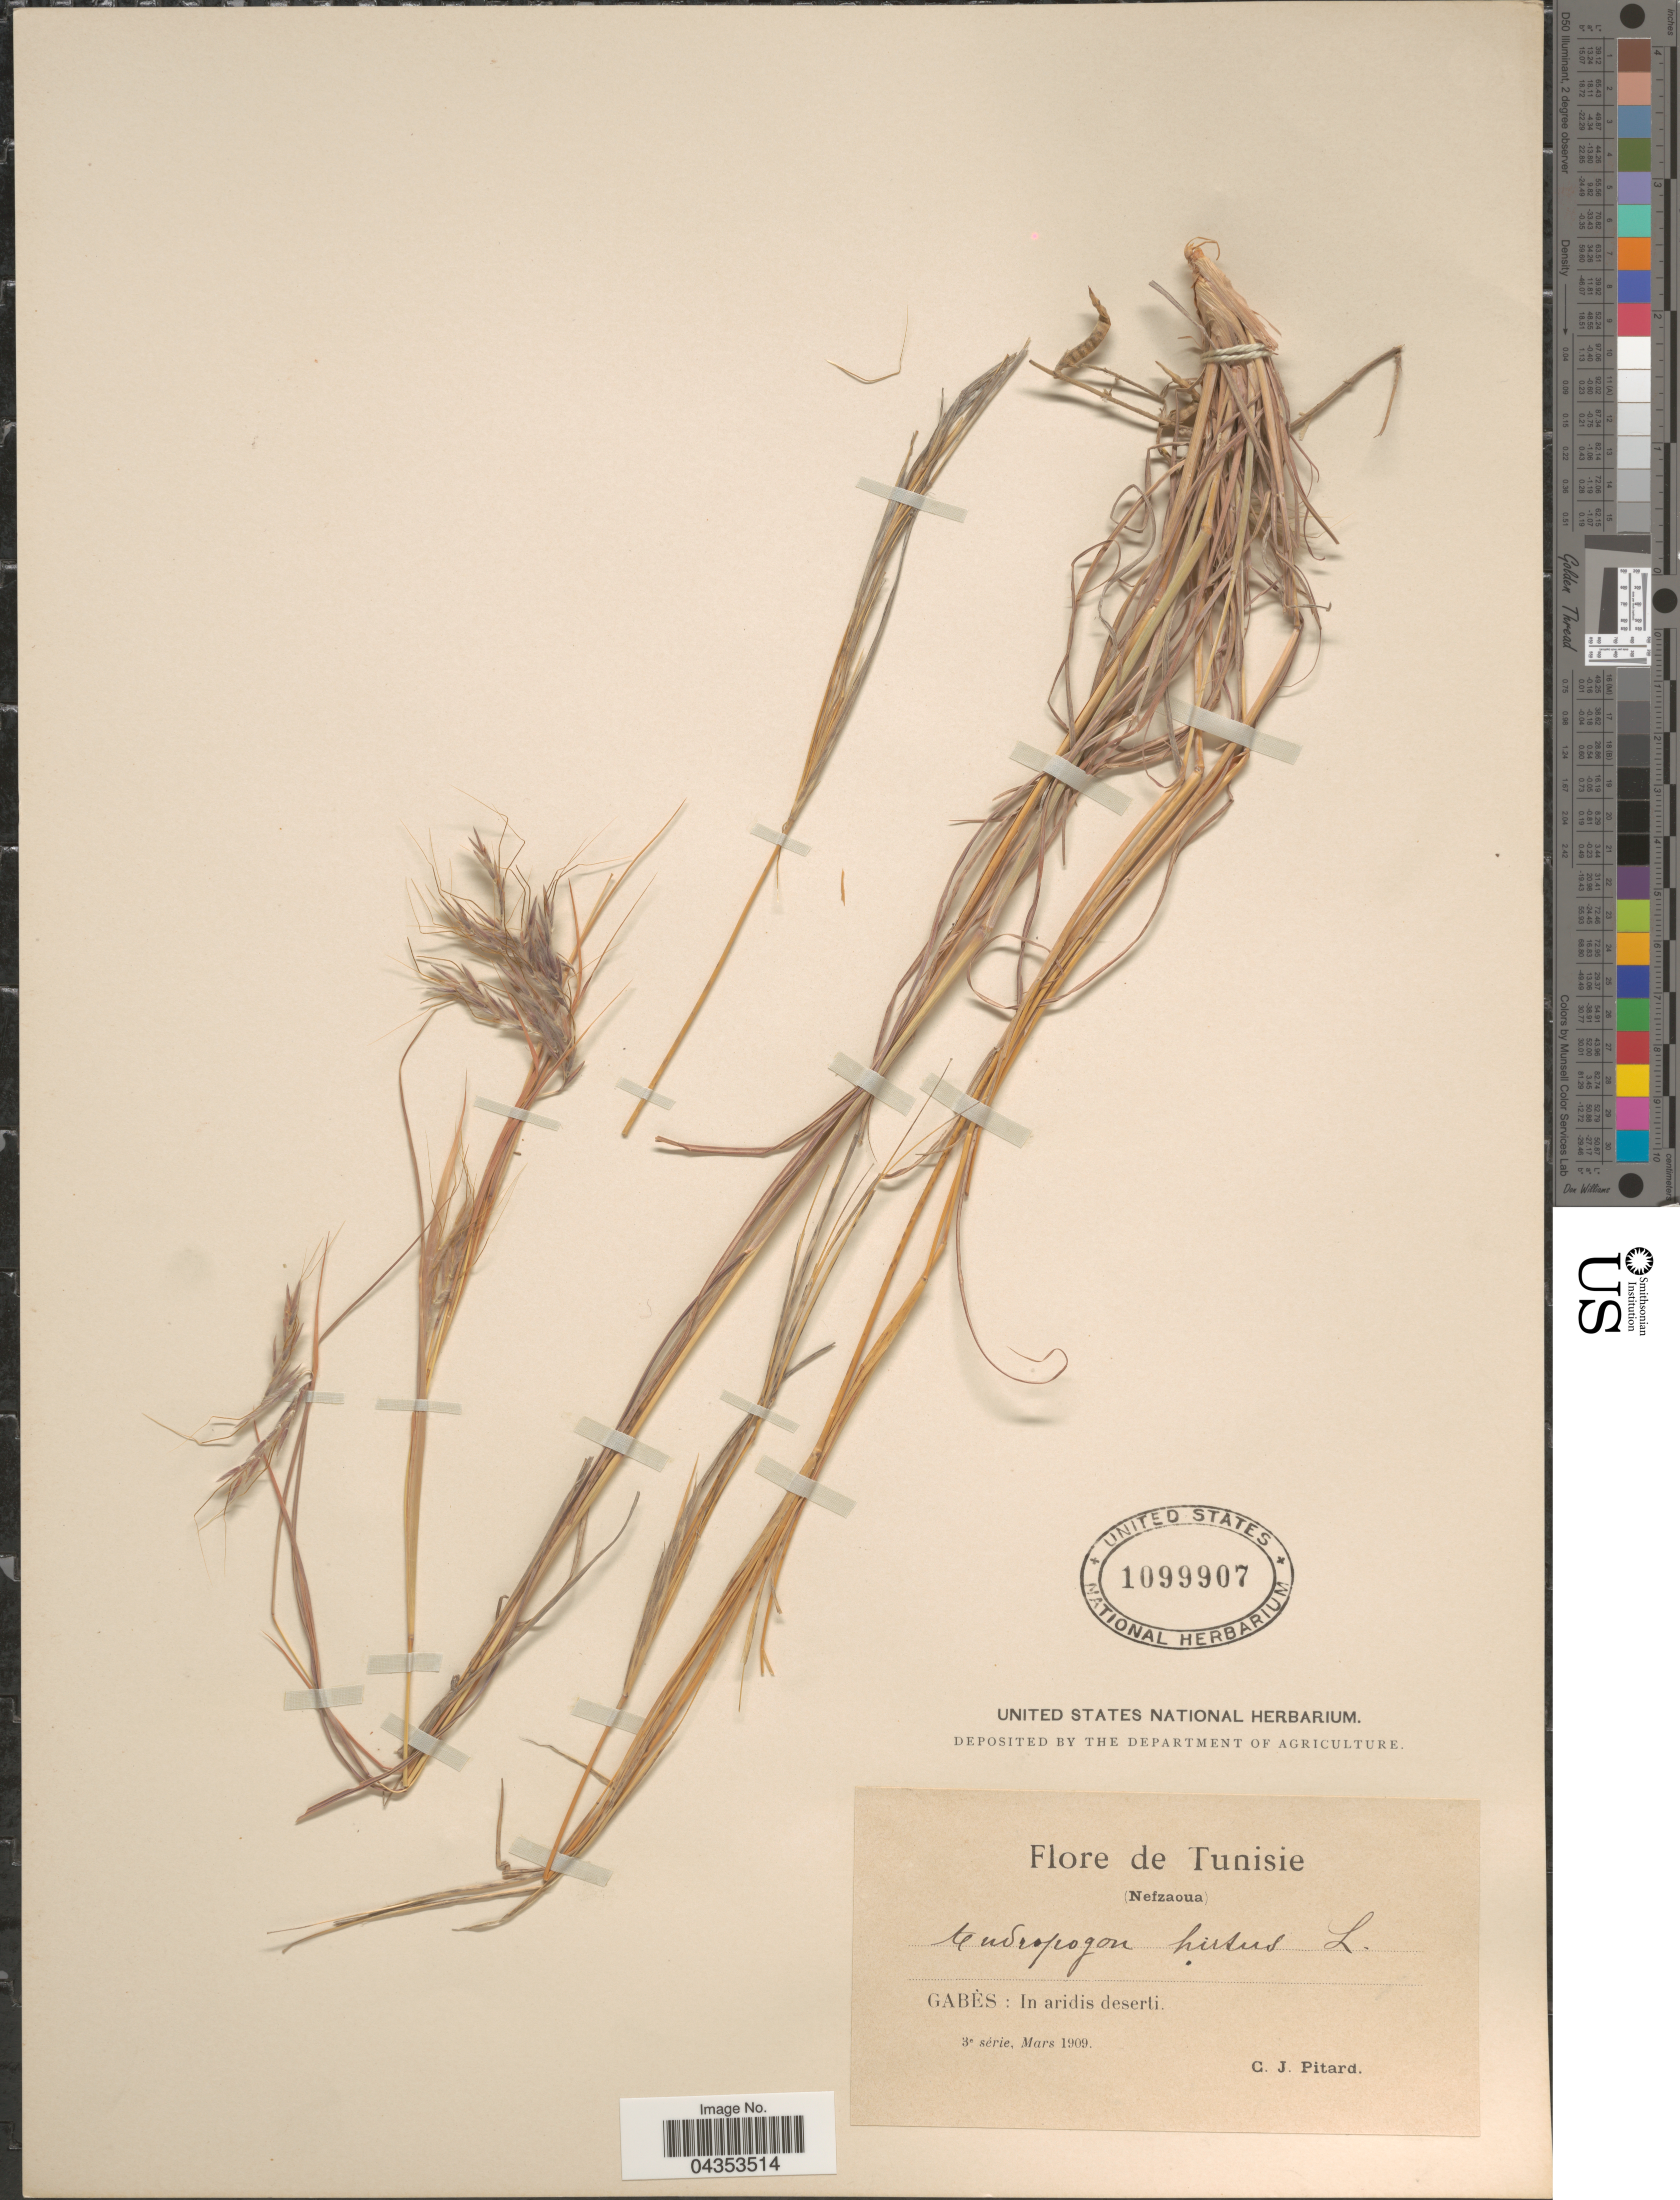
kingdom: Plantae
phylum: Tracheophyta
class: Liliopsida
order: Poales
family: Poaceae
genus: Hyparrhenia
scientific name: Hyparrhenia hirta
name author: (L.) Stapf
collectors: C. Pitard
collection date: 1909-03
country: Tunisia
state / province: Gabès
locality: Tunisie. (Nefzaoua). In aridis deserti.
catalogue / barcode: US 1099907